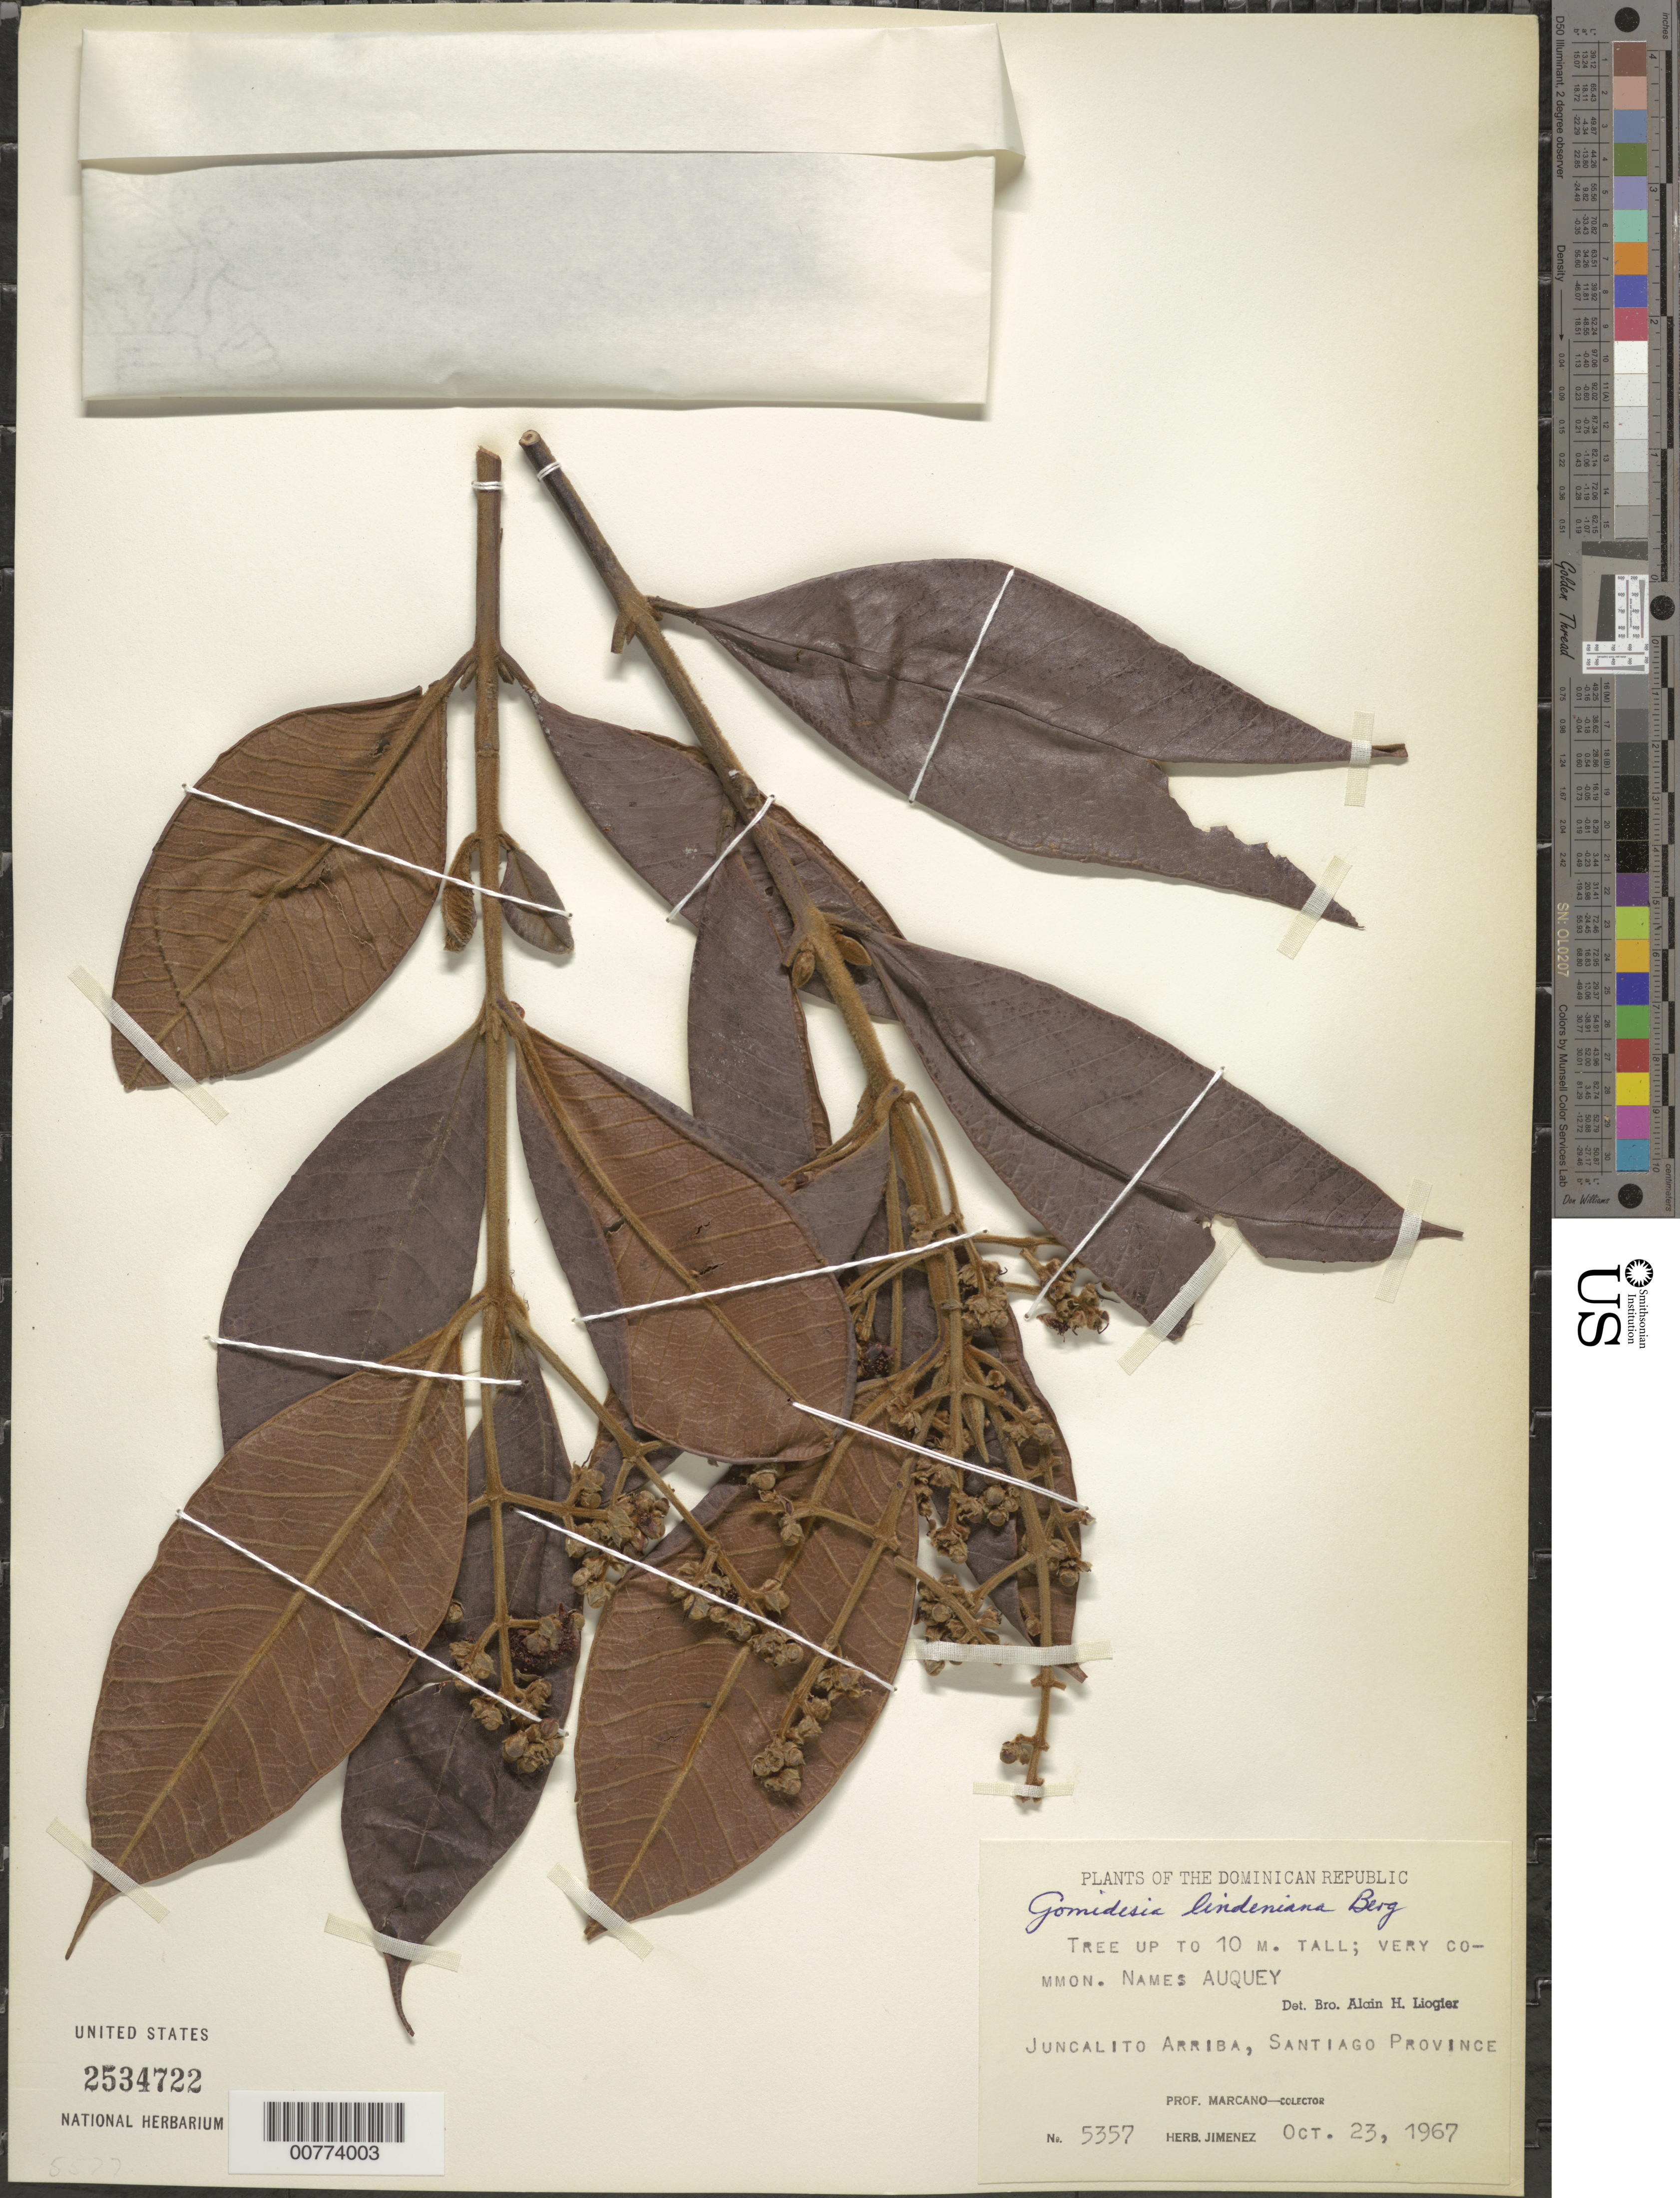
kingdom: Plantae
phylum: Tracheophyta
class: Magnoliopsida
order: Myrtales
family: Myrtaceae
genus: Myrcia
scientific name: Myrcia fenzliana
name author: O. Berg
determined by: Liogier, Alain H.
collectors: E. J. Marcano F.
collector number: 5357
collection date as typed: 23 Oct 1967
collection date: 1967-10-23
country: Dominican Republic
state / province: Santiago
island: Hispaniola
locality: Juncalito Arriba.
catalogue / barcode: US 2534722